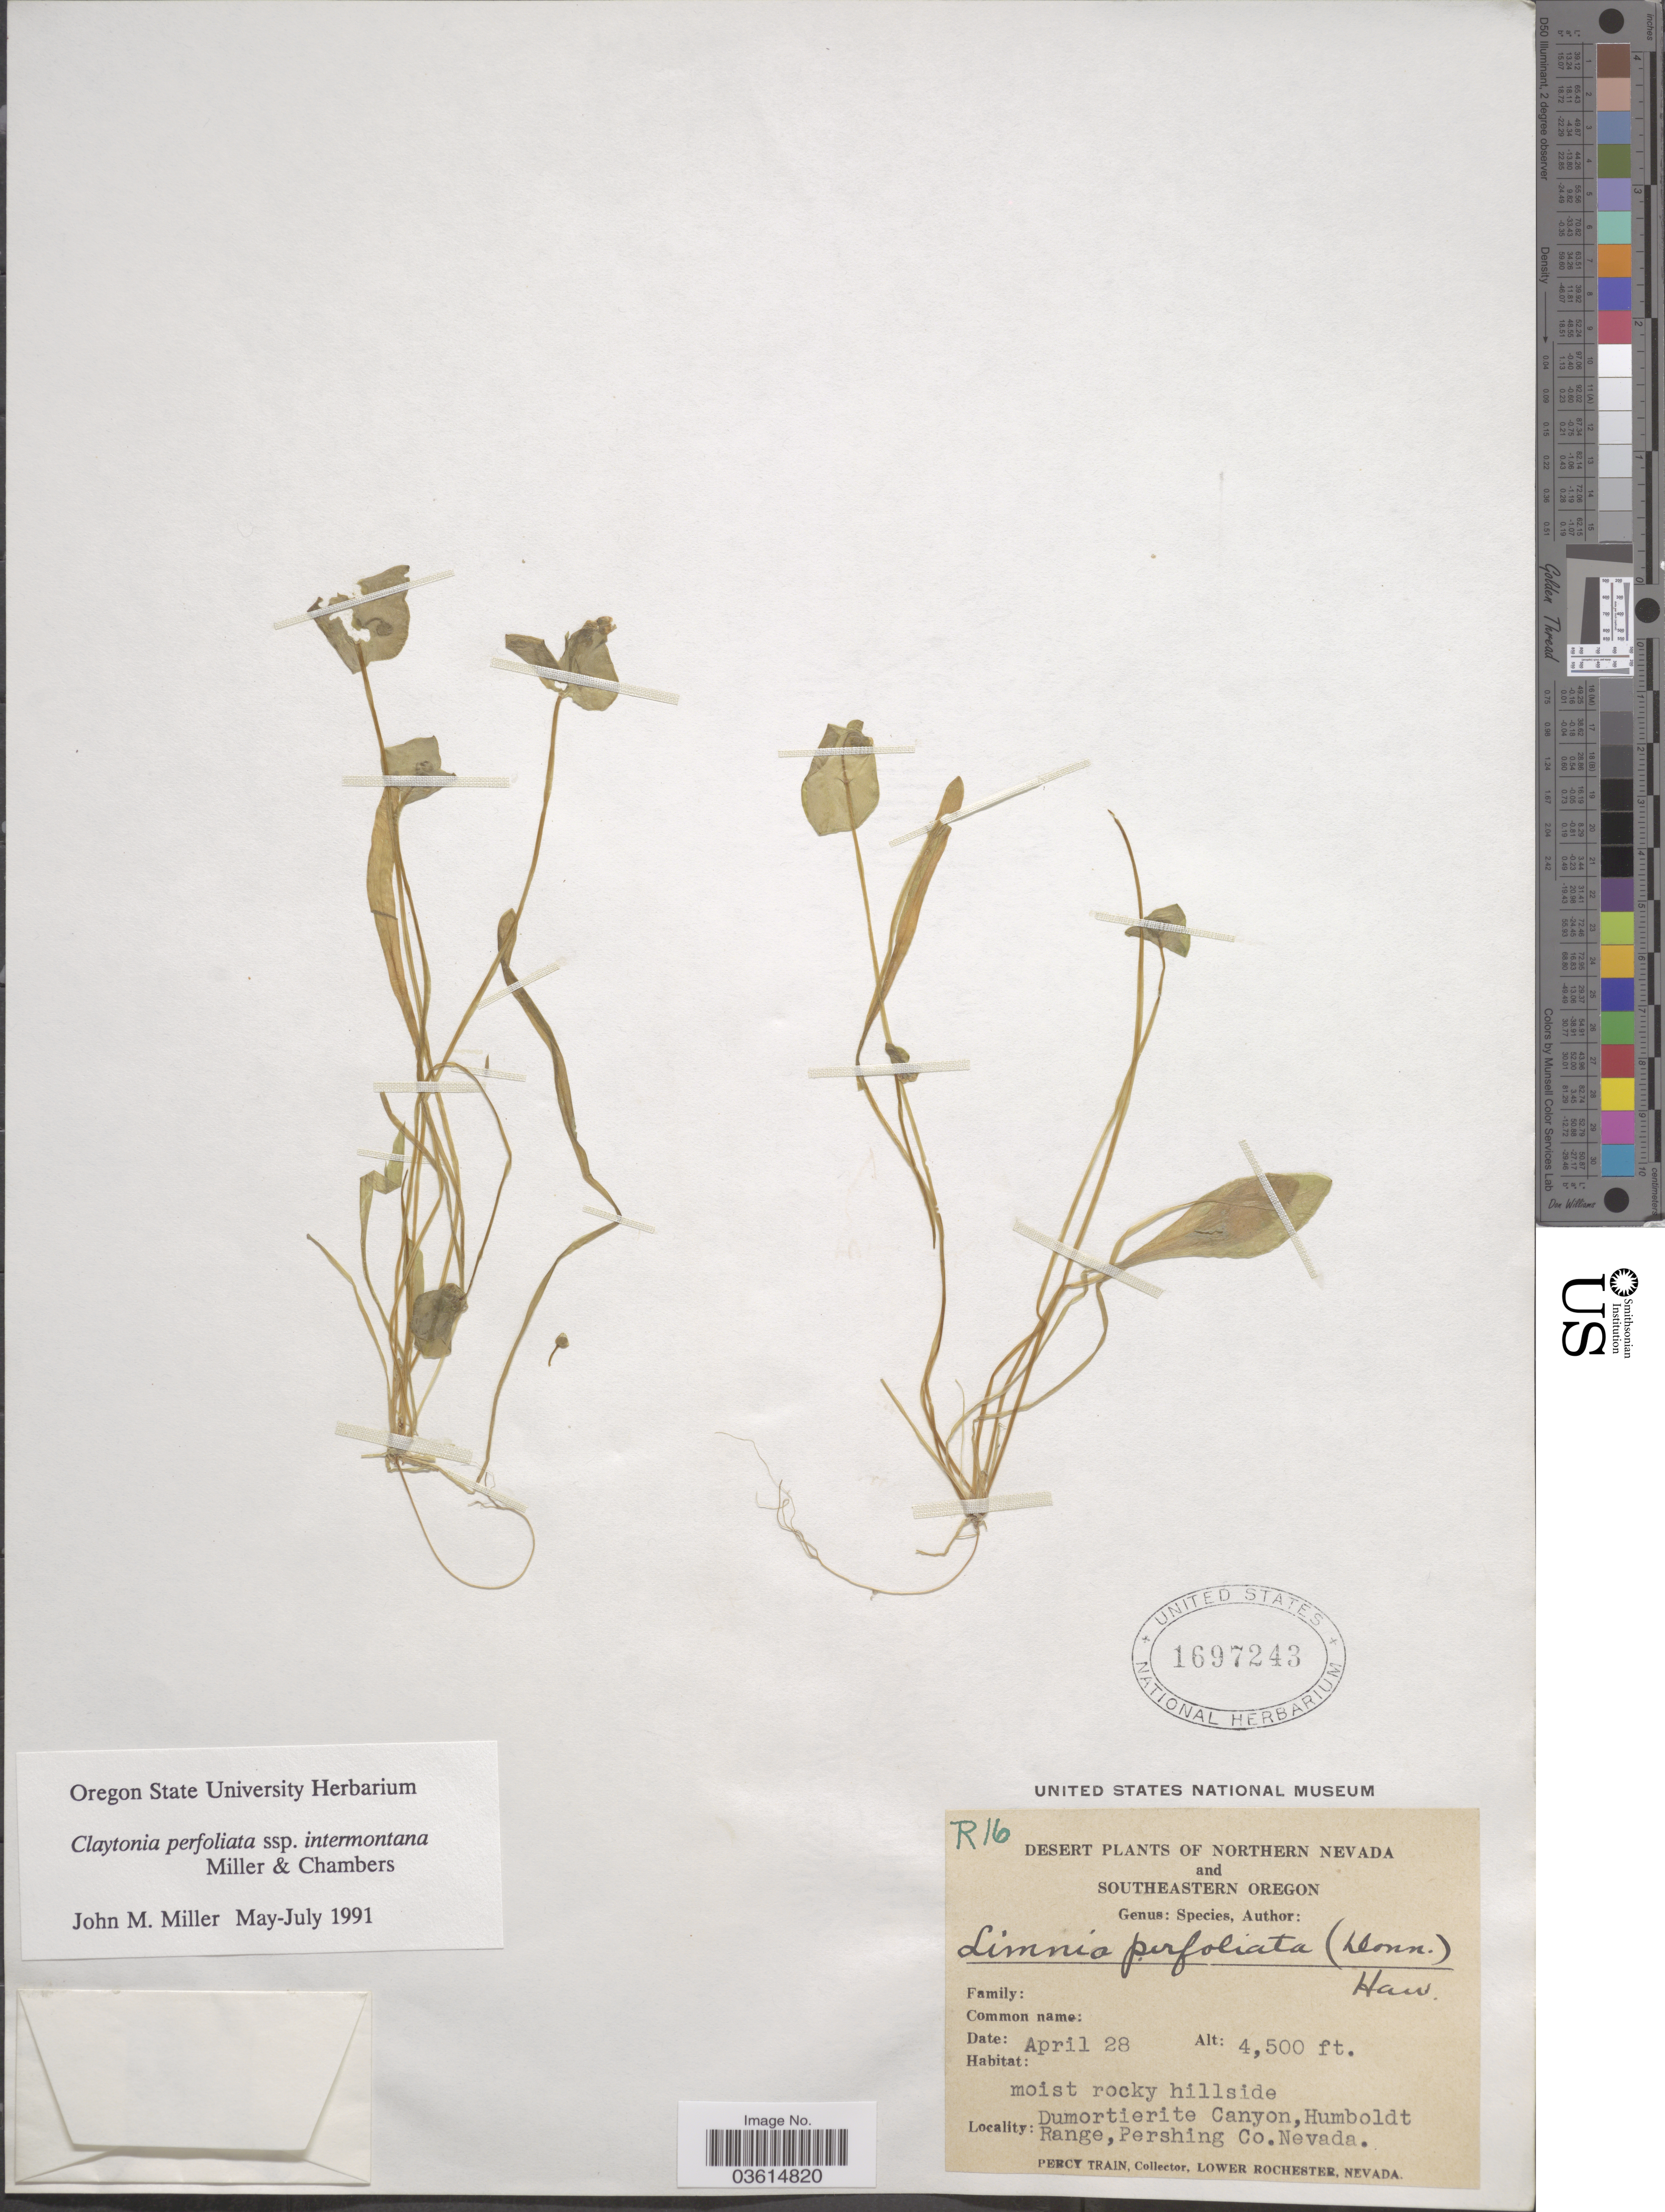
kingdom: Plantae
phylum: Tracheophyta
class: Magnoliopsida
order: Caryophyllales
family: Montiaceae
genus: Claytonia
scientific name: Claytonia perfoliata subsp. intermontana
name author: Mill. & Chambers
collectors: P. Train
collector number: R16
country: United States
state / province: Nevada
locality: Desert of Northern Nevada. Dumortierite Canyon, Humboldt Range, Pershing Co.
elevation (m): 1372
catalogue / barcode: US 1697243